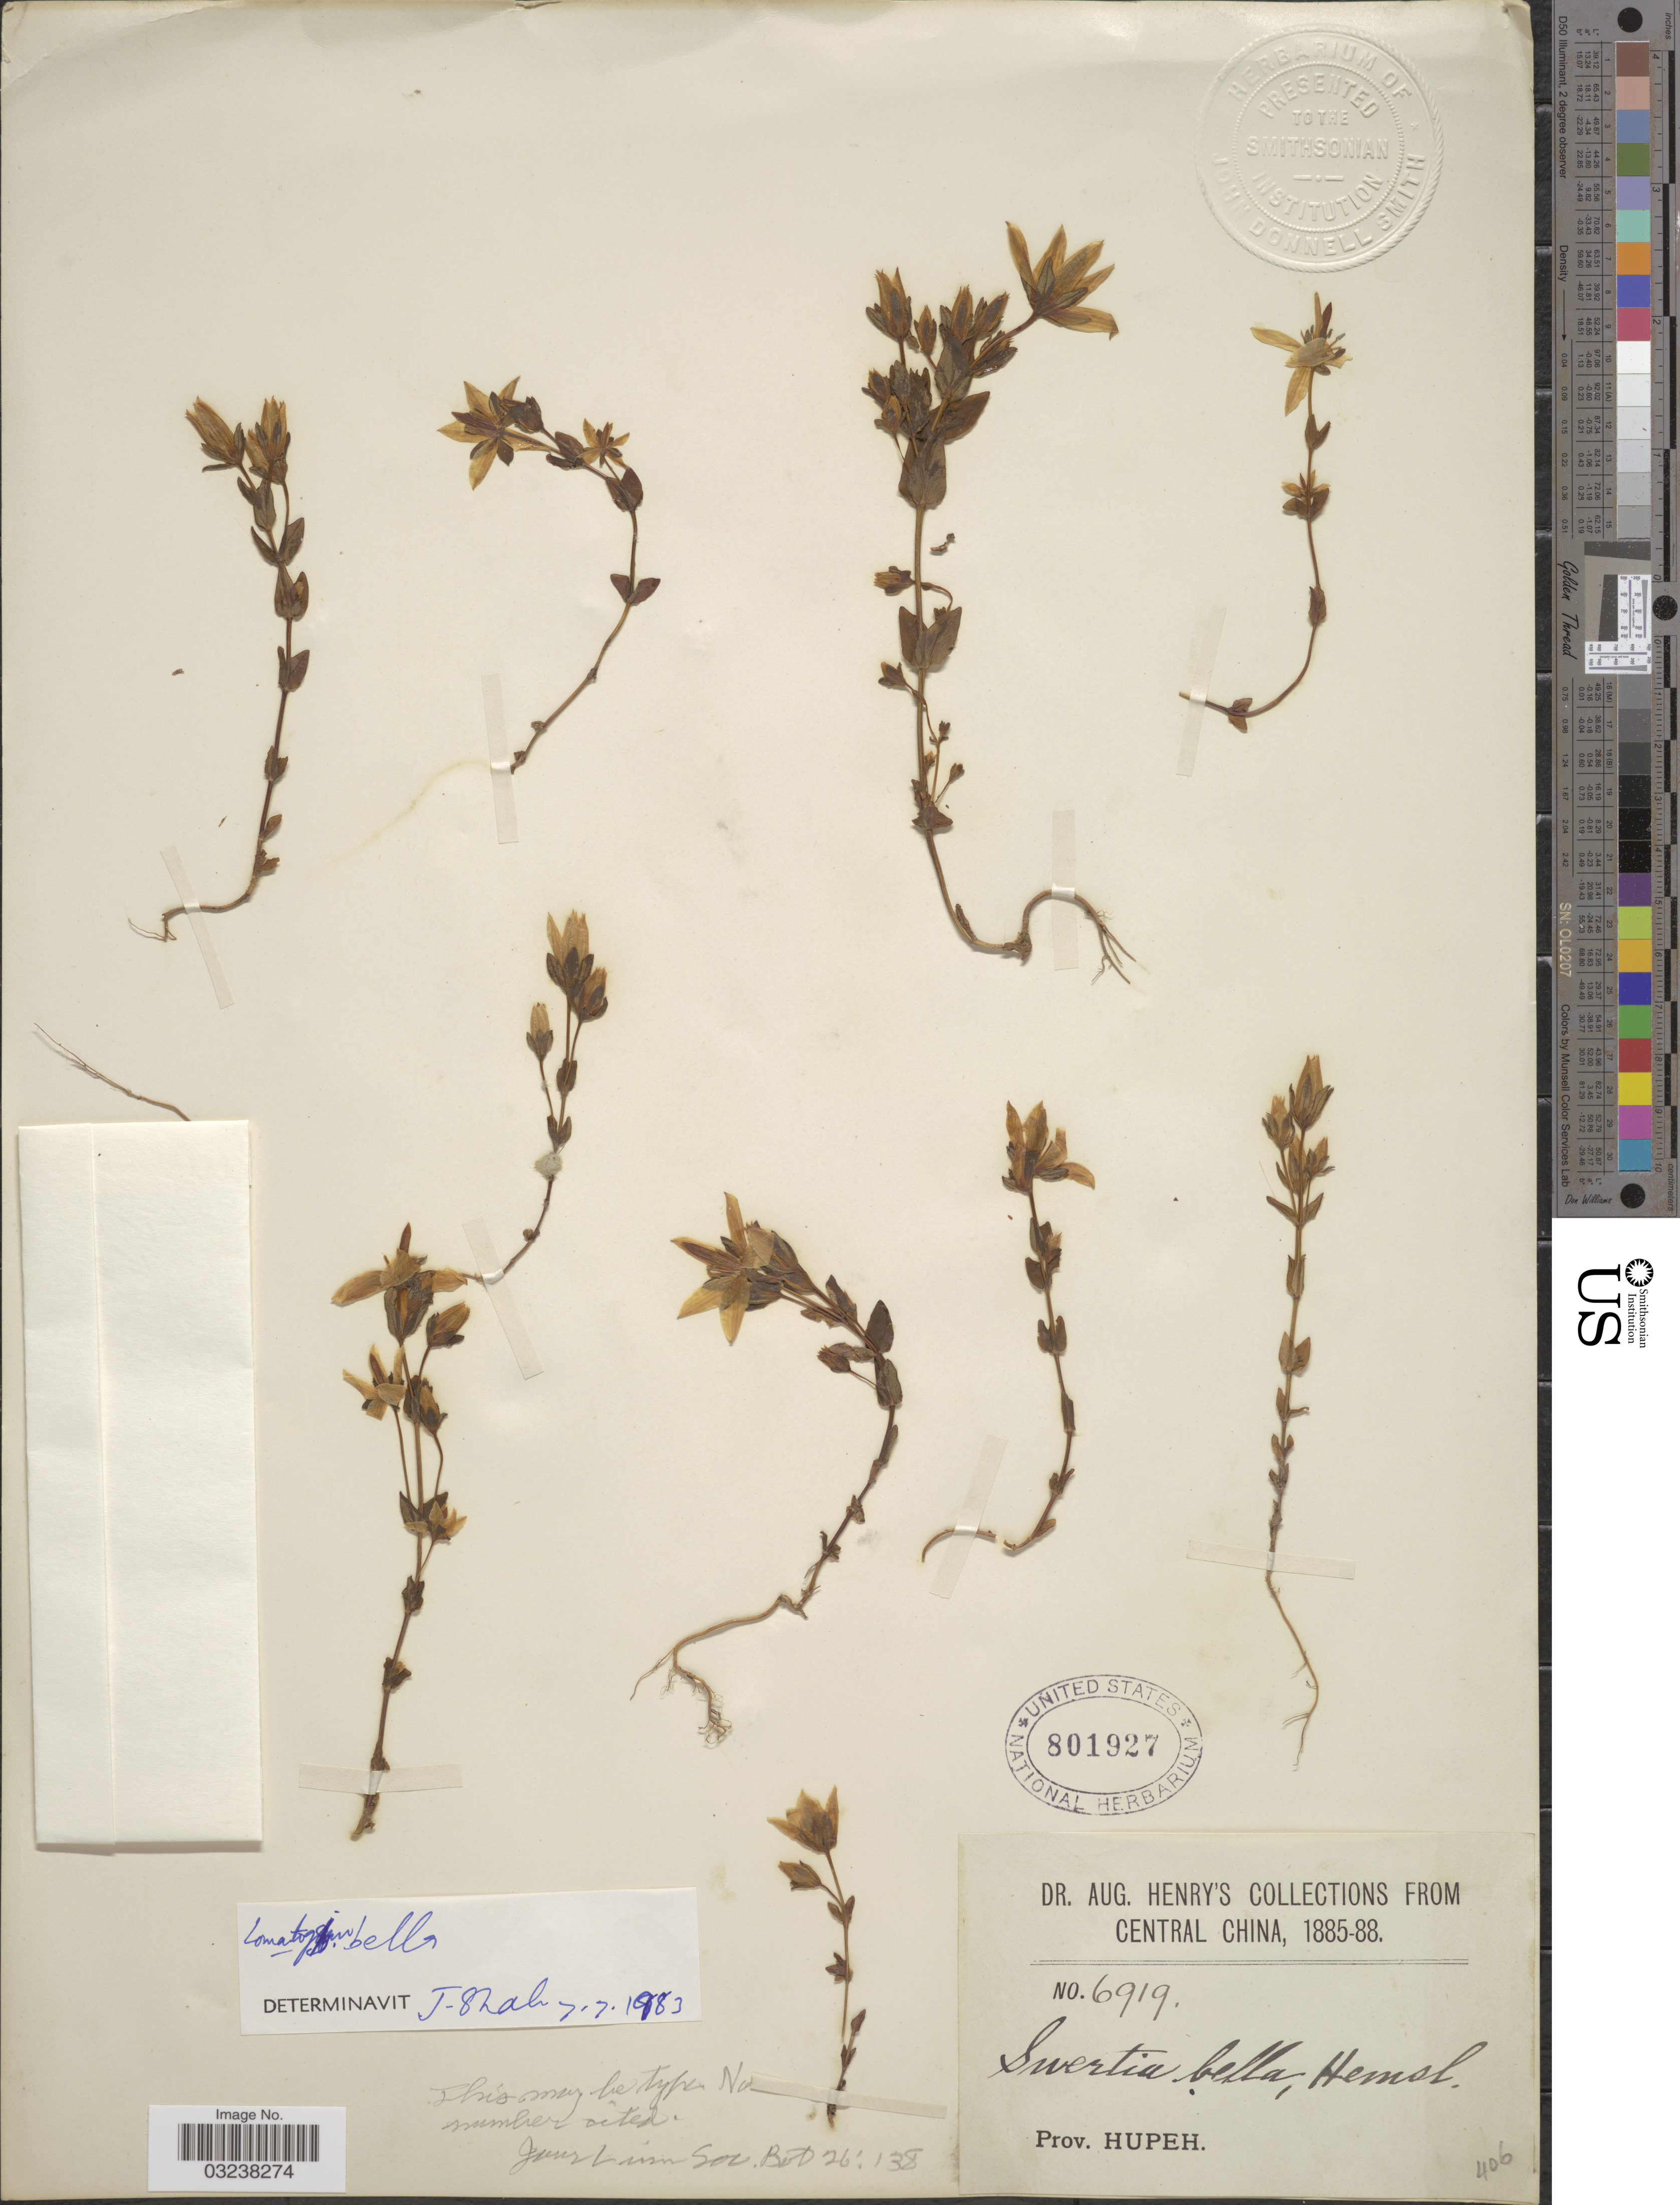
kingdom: Plantae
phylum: Tracheophyta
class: Magnoliopsida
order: Gentianales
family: Gentianaceae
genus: Lomatogonium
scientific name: Lomatogonium bellum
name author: (Hemsl.) Harry Sm.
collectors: A. Henry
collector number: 6919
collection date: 1885/1888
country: China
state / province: Hubei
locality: Central China. Prov. Hupeh.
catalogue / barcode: US 80192